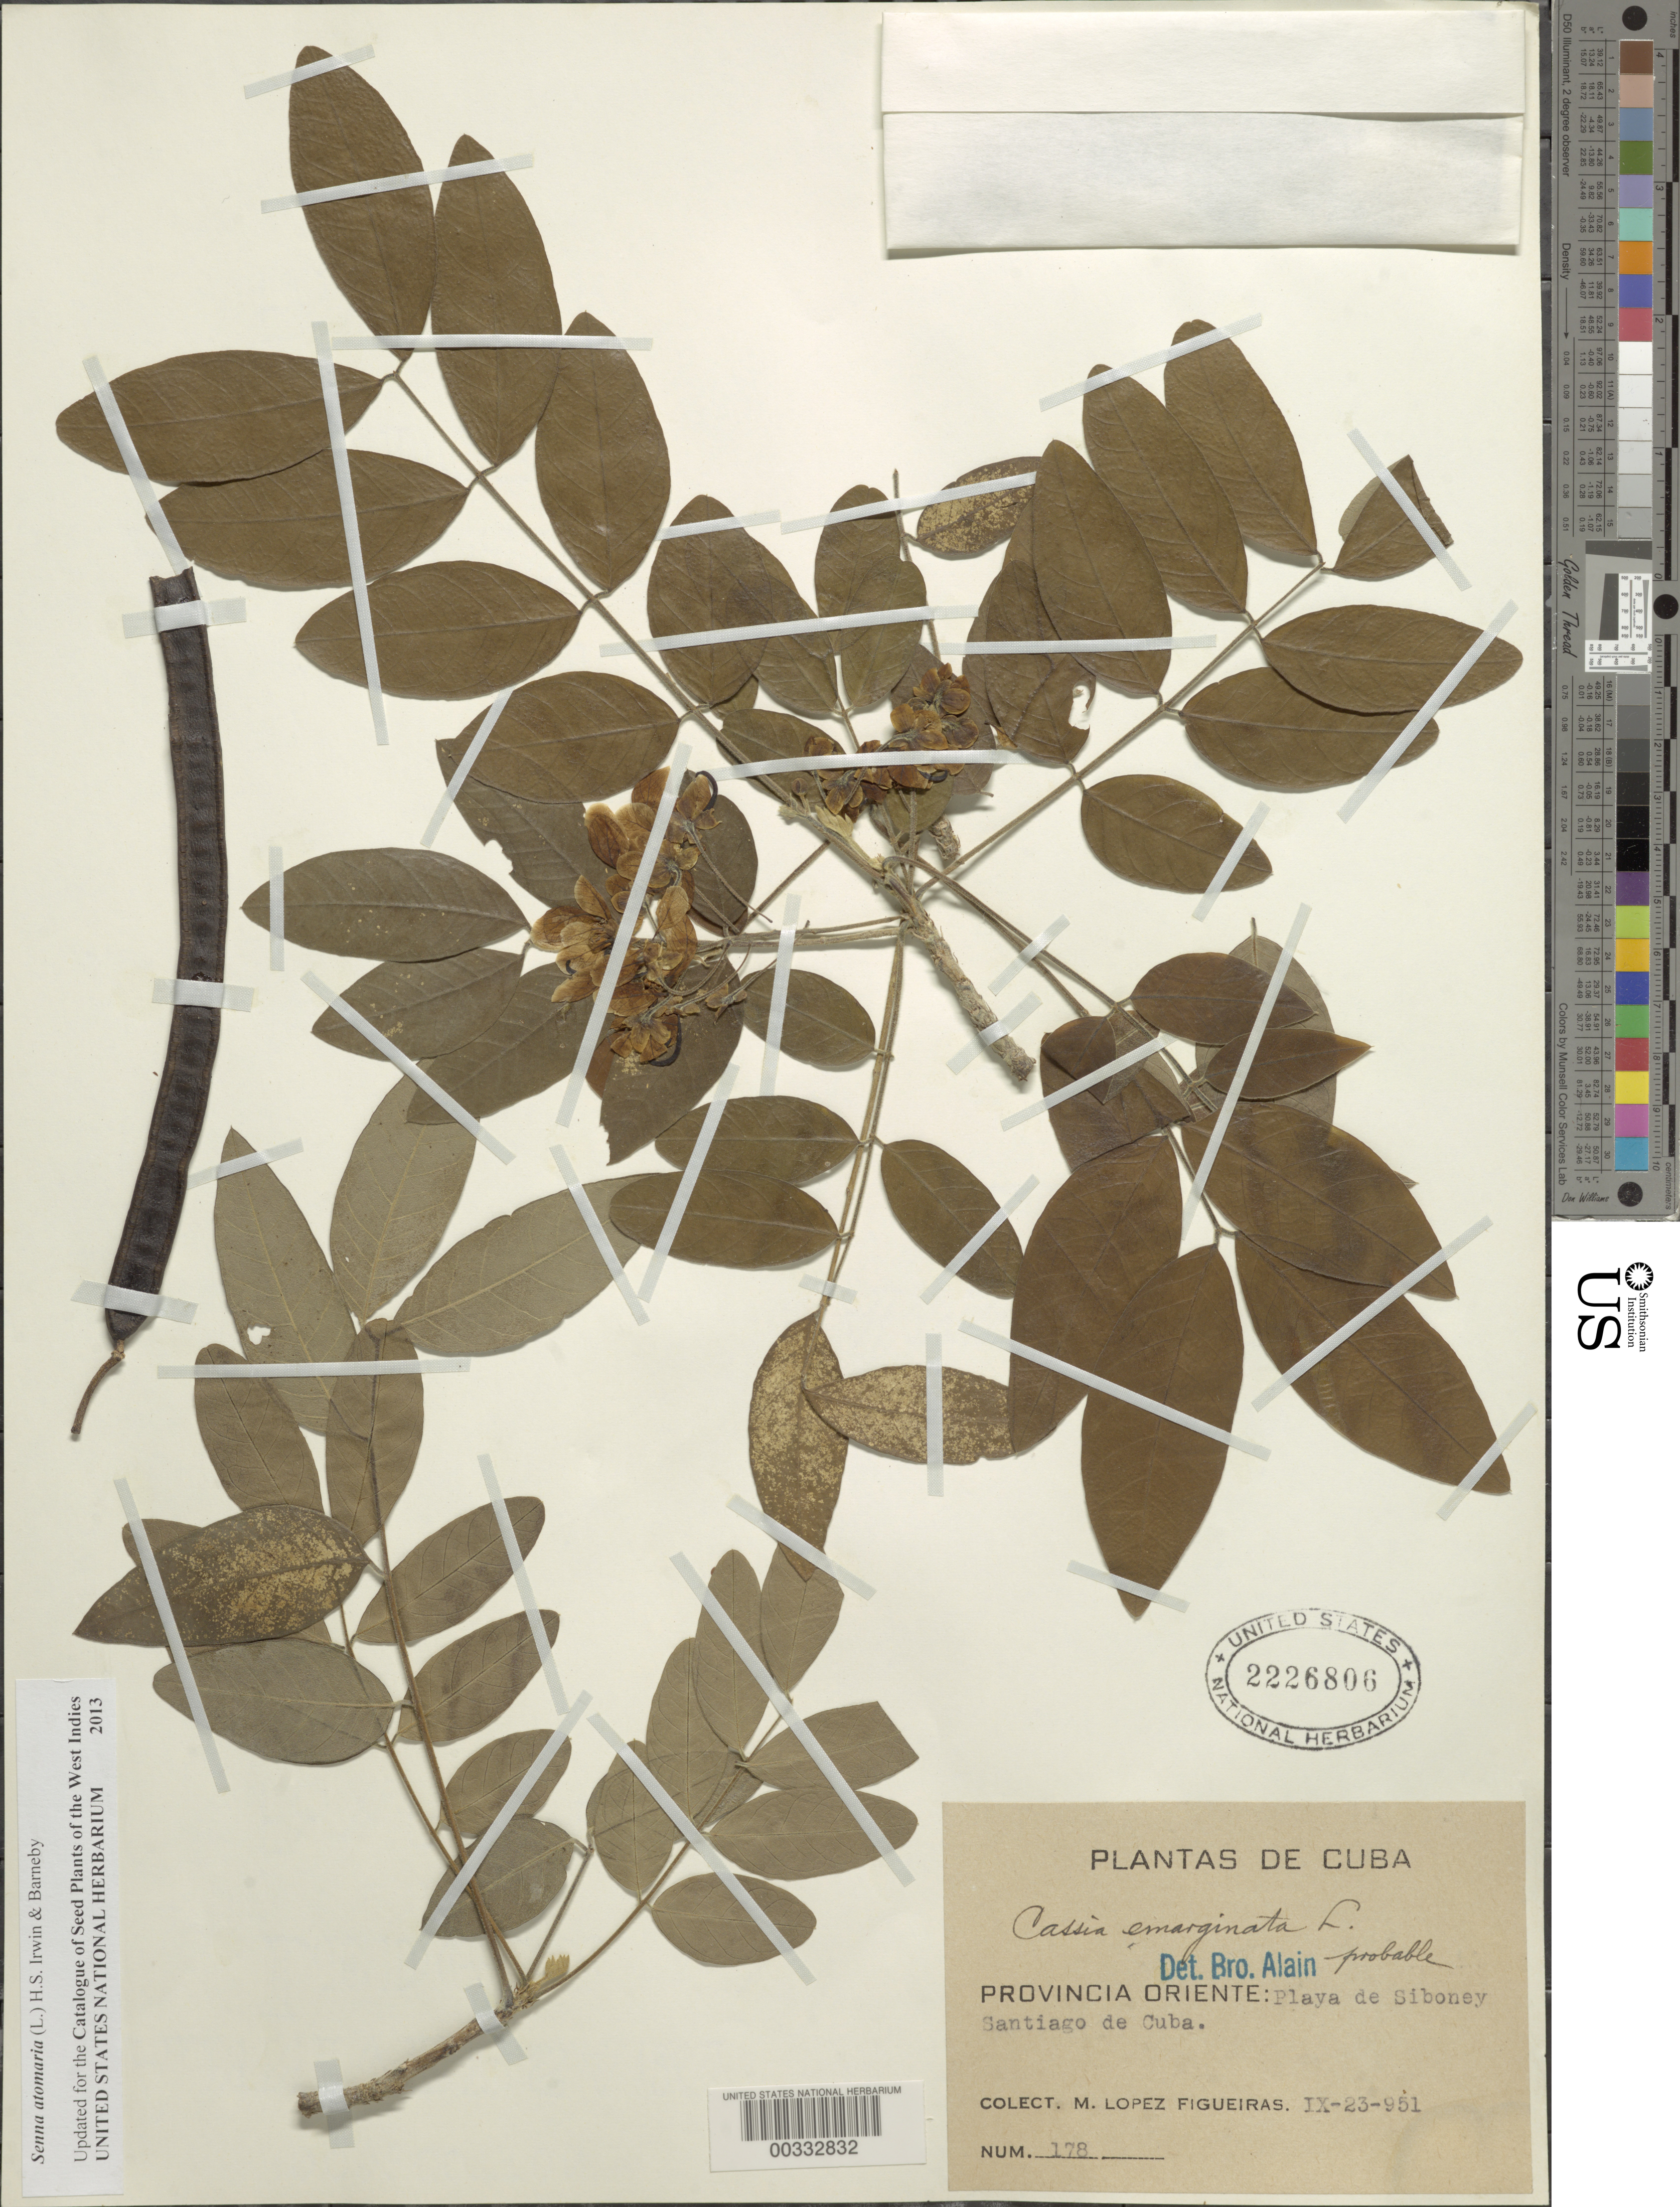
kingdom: Plantae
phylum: Tracheophyta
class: Magnoliopsida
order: Fabales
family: Fabaceae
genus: Senna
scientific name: Senna atomaria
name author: (L.) H.S. Irwin & Barneby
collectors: M. López Figueiras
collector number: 178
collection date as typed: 23 Sep 1951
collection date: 1951-09-23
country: Cuba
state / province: Oriente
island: Greater Antilles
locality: Playa de siboney santiago de cuba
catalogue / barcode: US 2226806